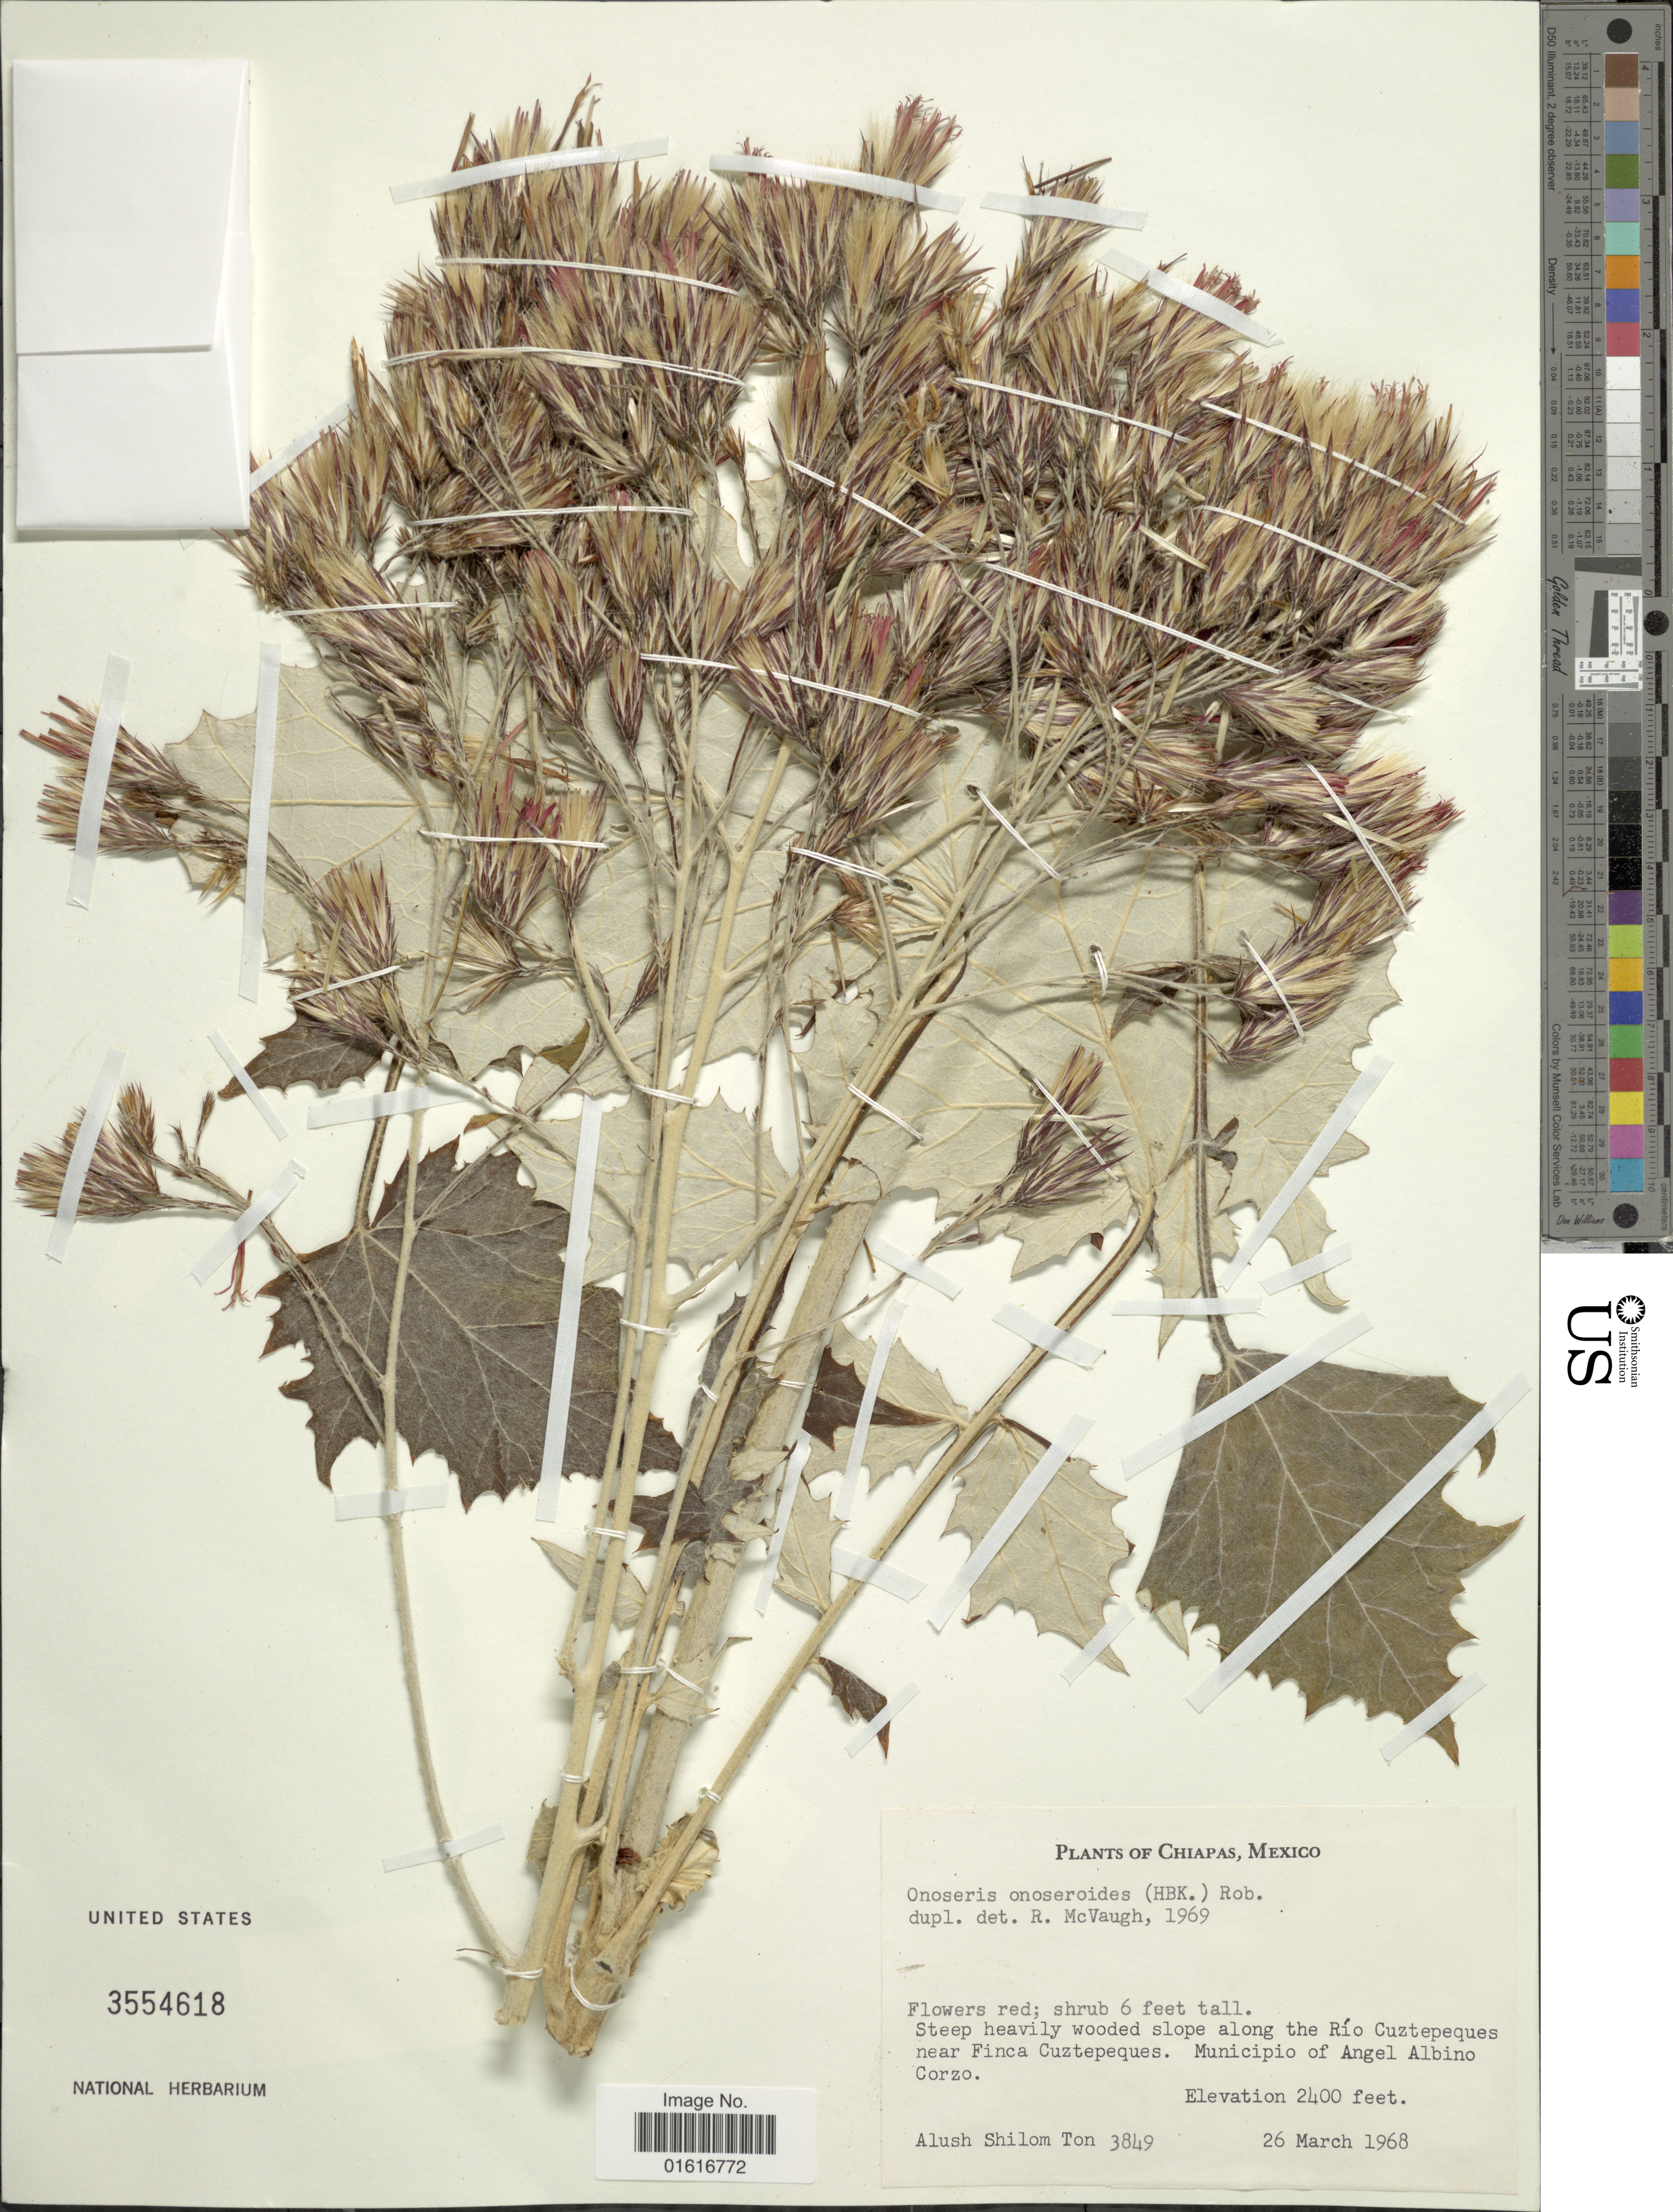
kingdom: Plantae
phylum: Tracheophyta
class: Magnoliopsida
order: Asterales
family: Asteraceae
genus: Onoseris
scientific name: Onoseris onoseroides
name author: (Kunth) B.L. Rob.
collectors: A. S. Ton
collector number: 3849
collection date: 1968-03-26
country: Mexico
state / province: Chiapas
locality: Steep heavily wooded slope along the Rio Cuztepeques near Finca Cuztepeques. Muncipio of Angel Albino Corzo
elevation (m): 732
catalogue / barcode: US 3554618